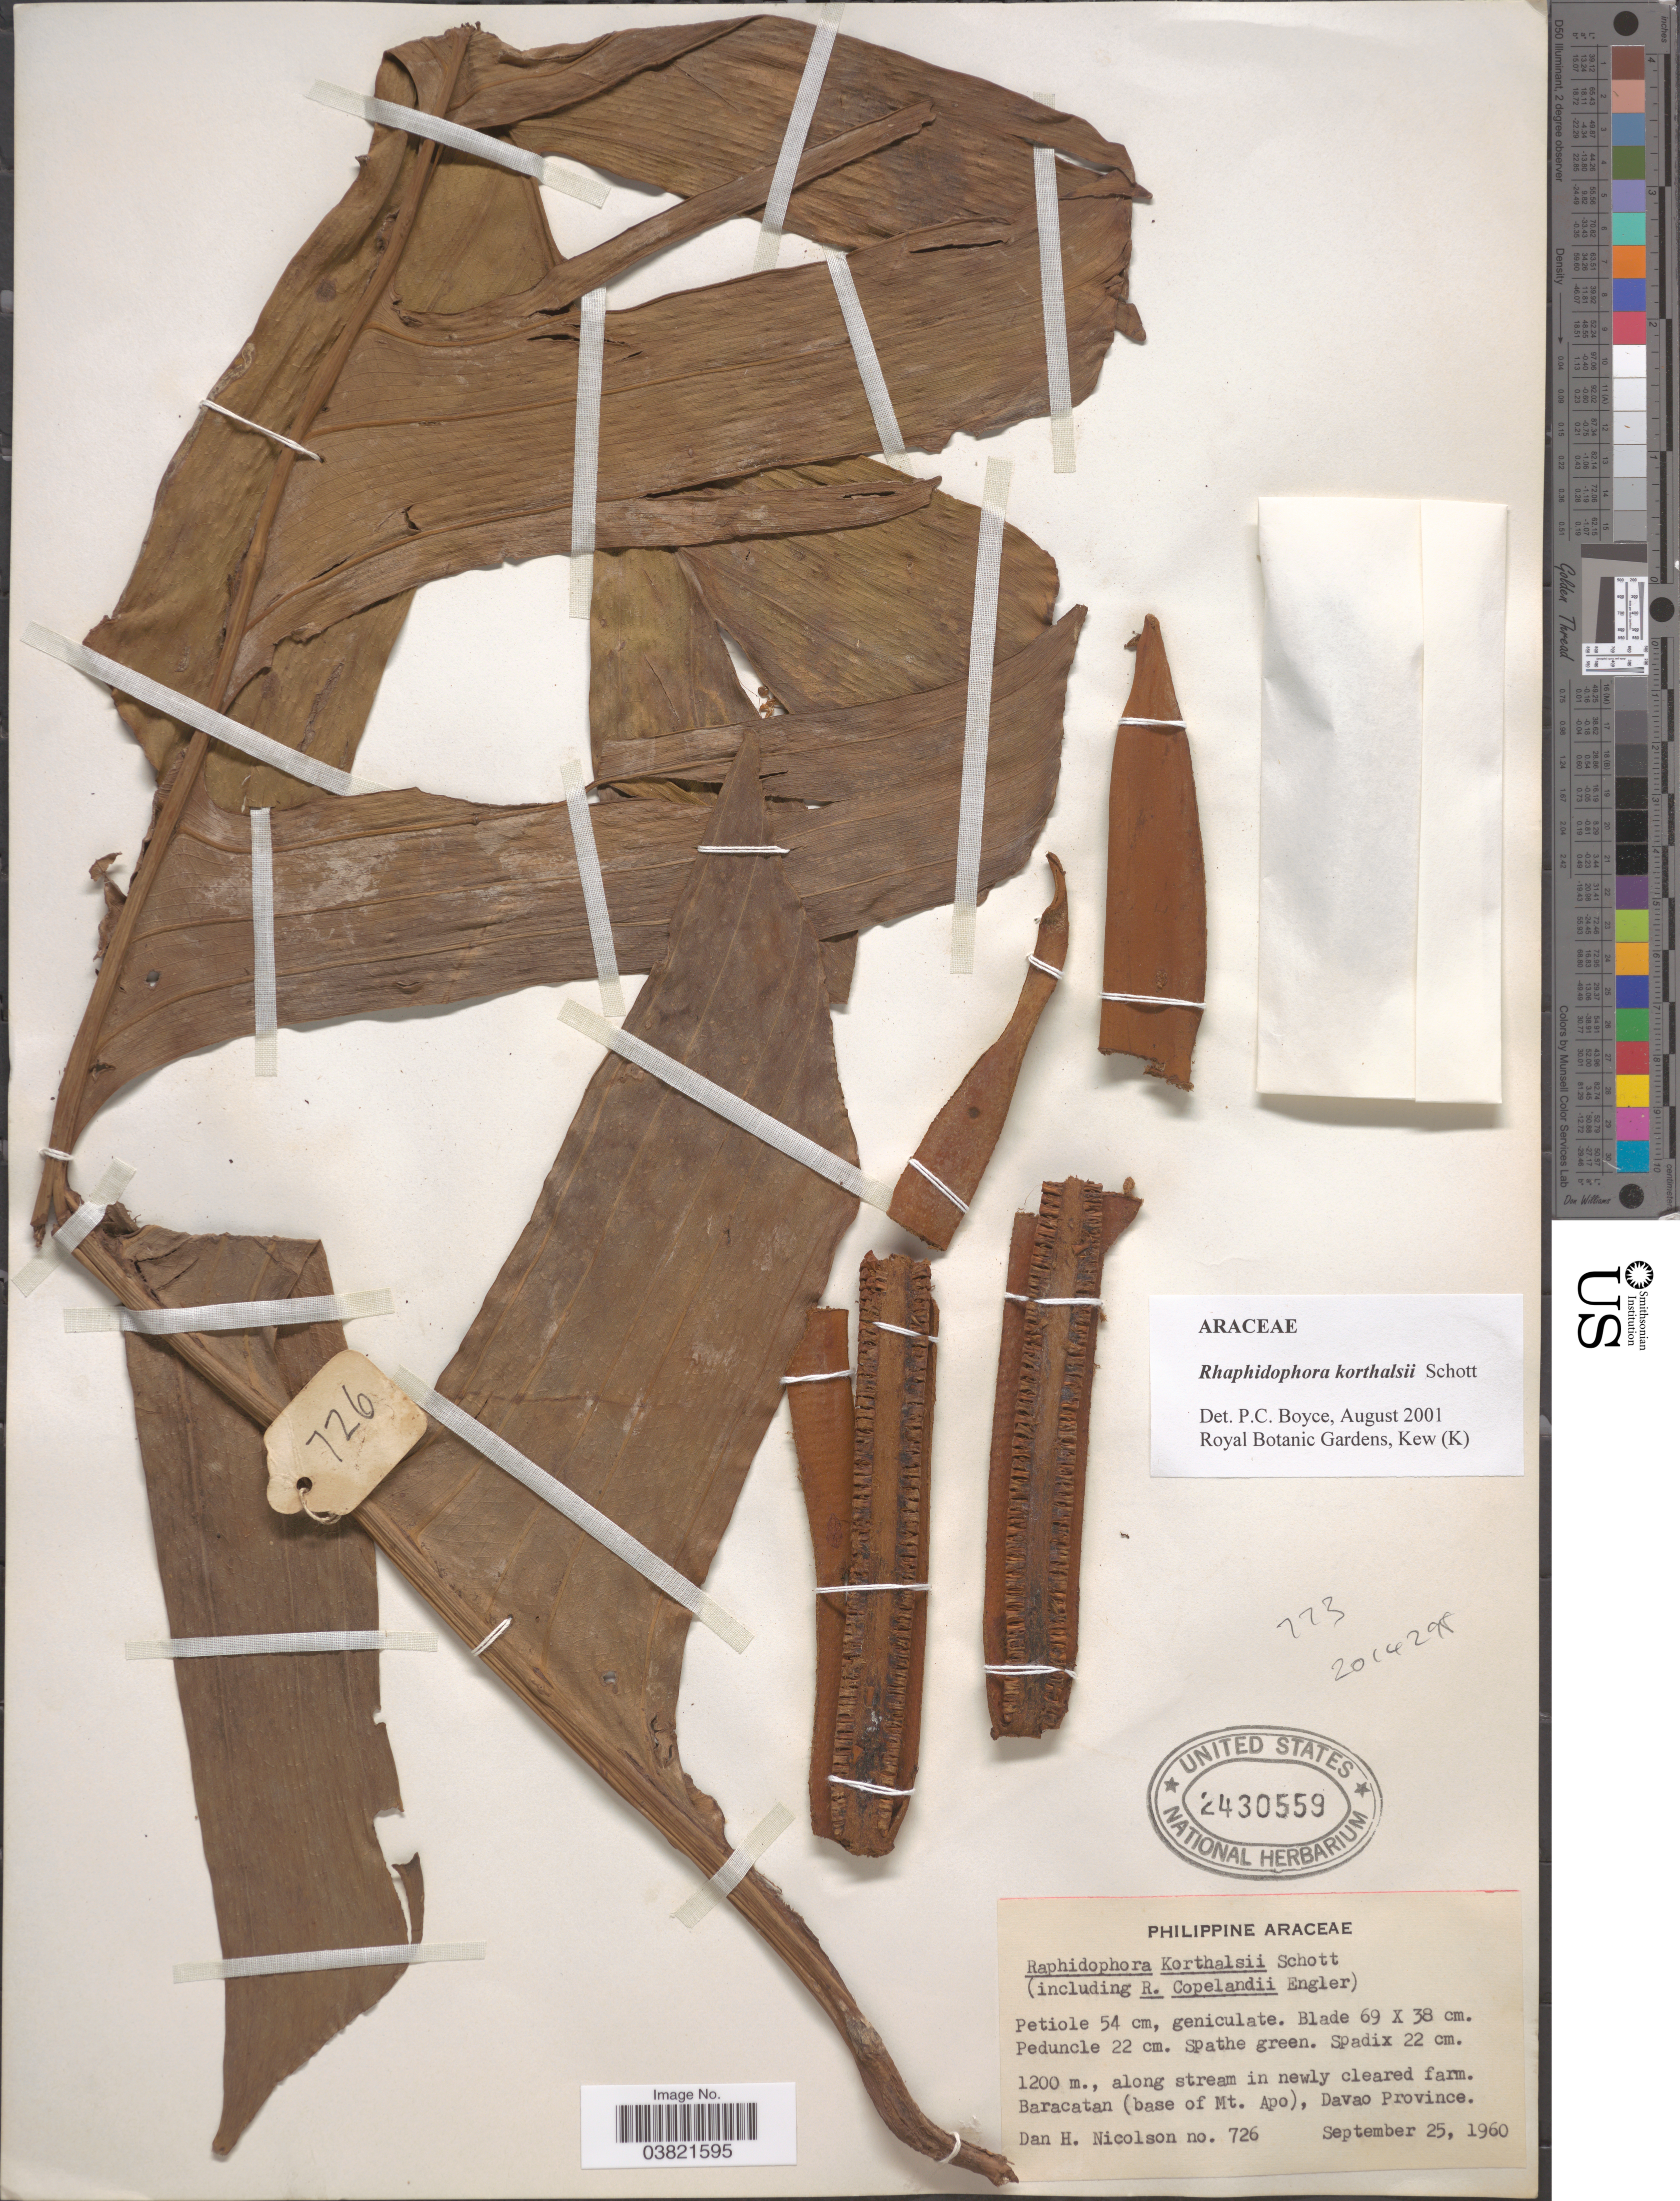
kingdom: Plantae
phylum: Tracheophyta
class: Liliopsida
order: Alismatales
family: Araceae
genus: Rhaphidophora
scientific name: Rhaphidophora korthalsii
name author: Schott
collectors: D. H. Nicolson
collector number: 726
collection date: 1960-09-25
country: Philippines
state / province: Davao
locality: Along stream in newly cleared farm Baracatan (base of Mt. Apo).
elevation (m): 1200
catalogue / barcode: US 2430559